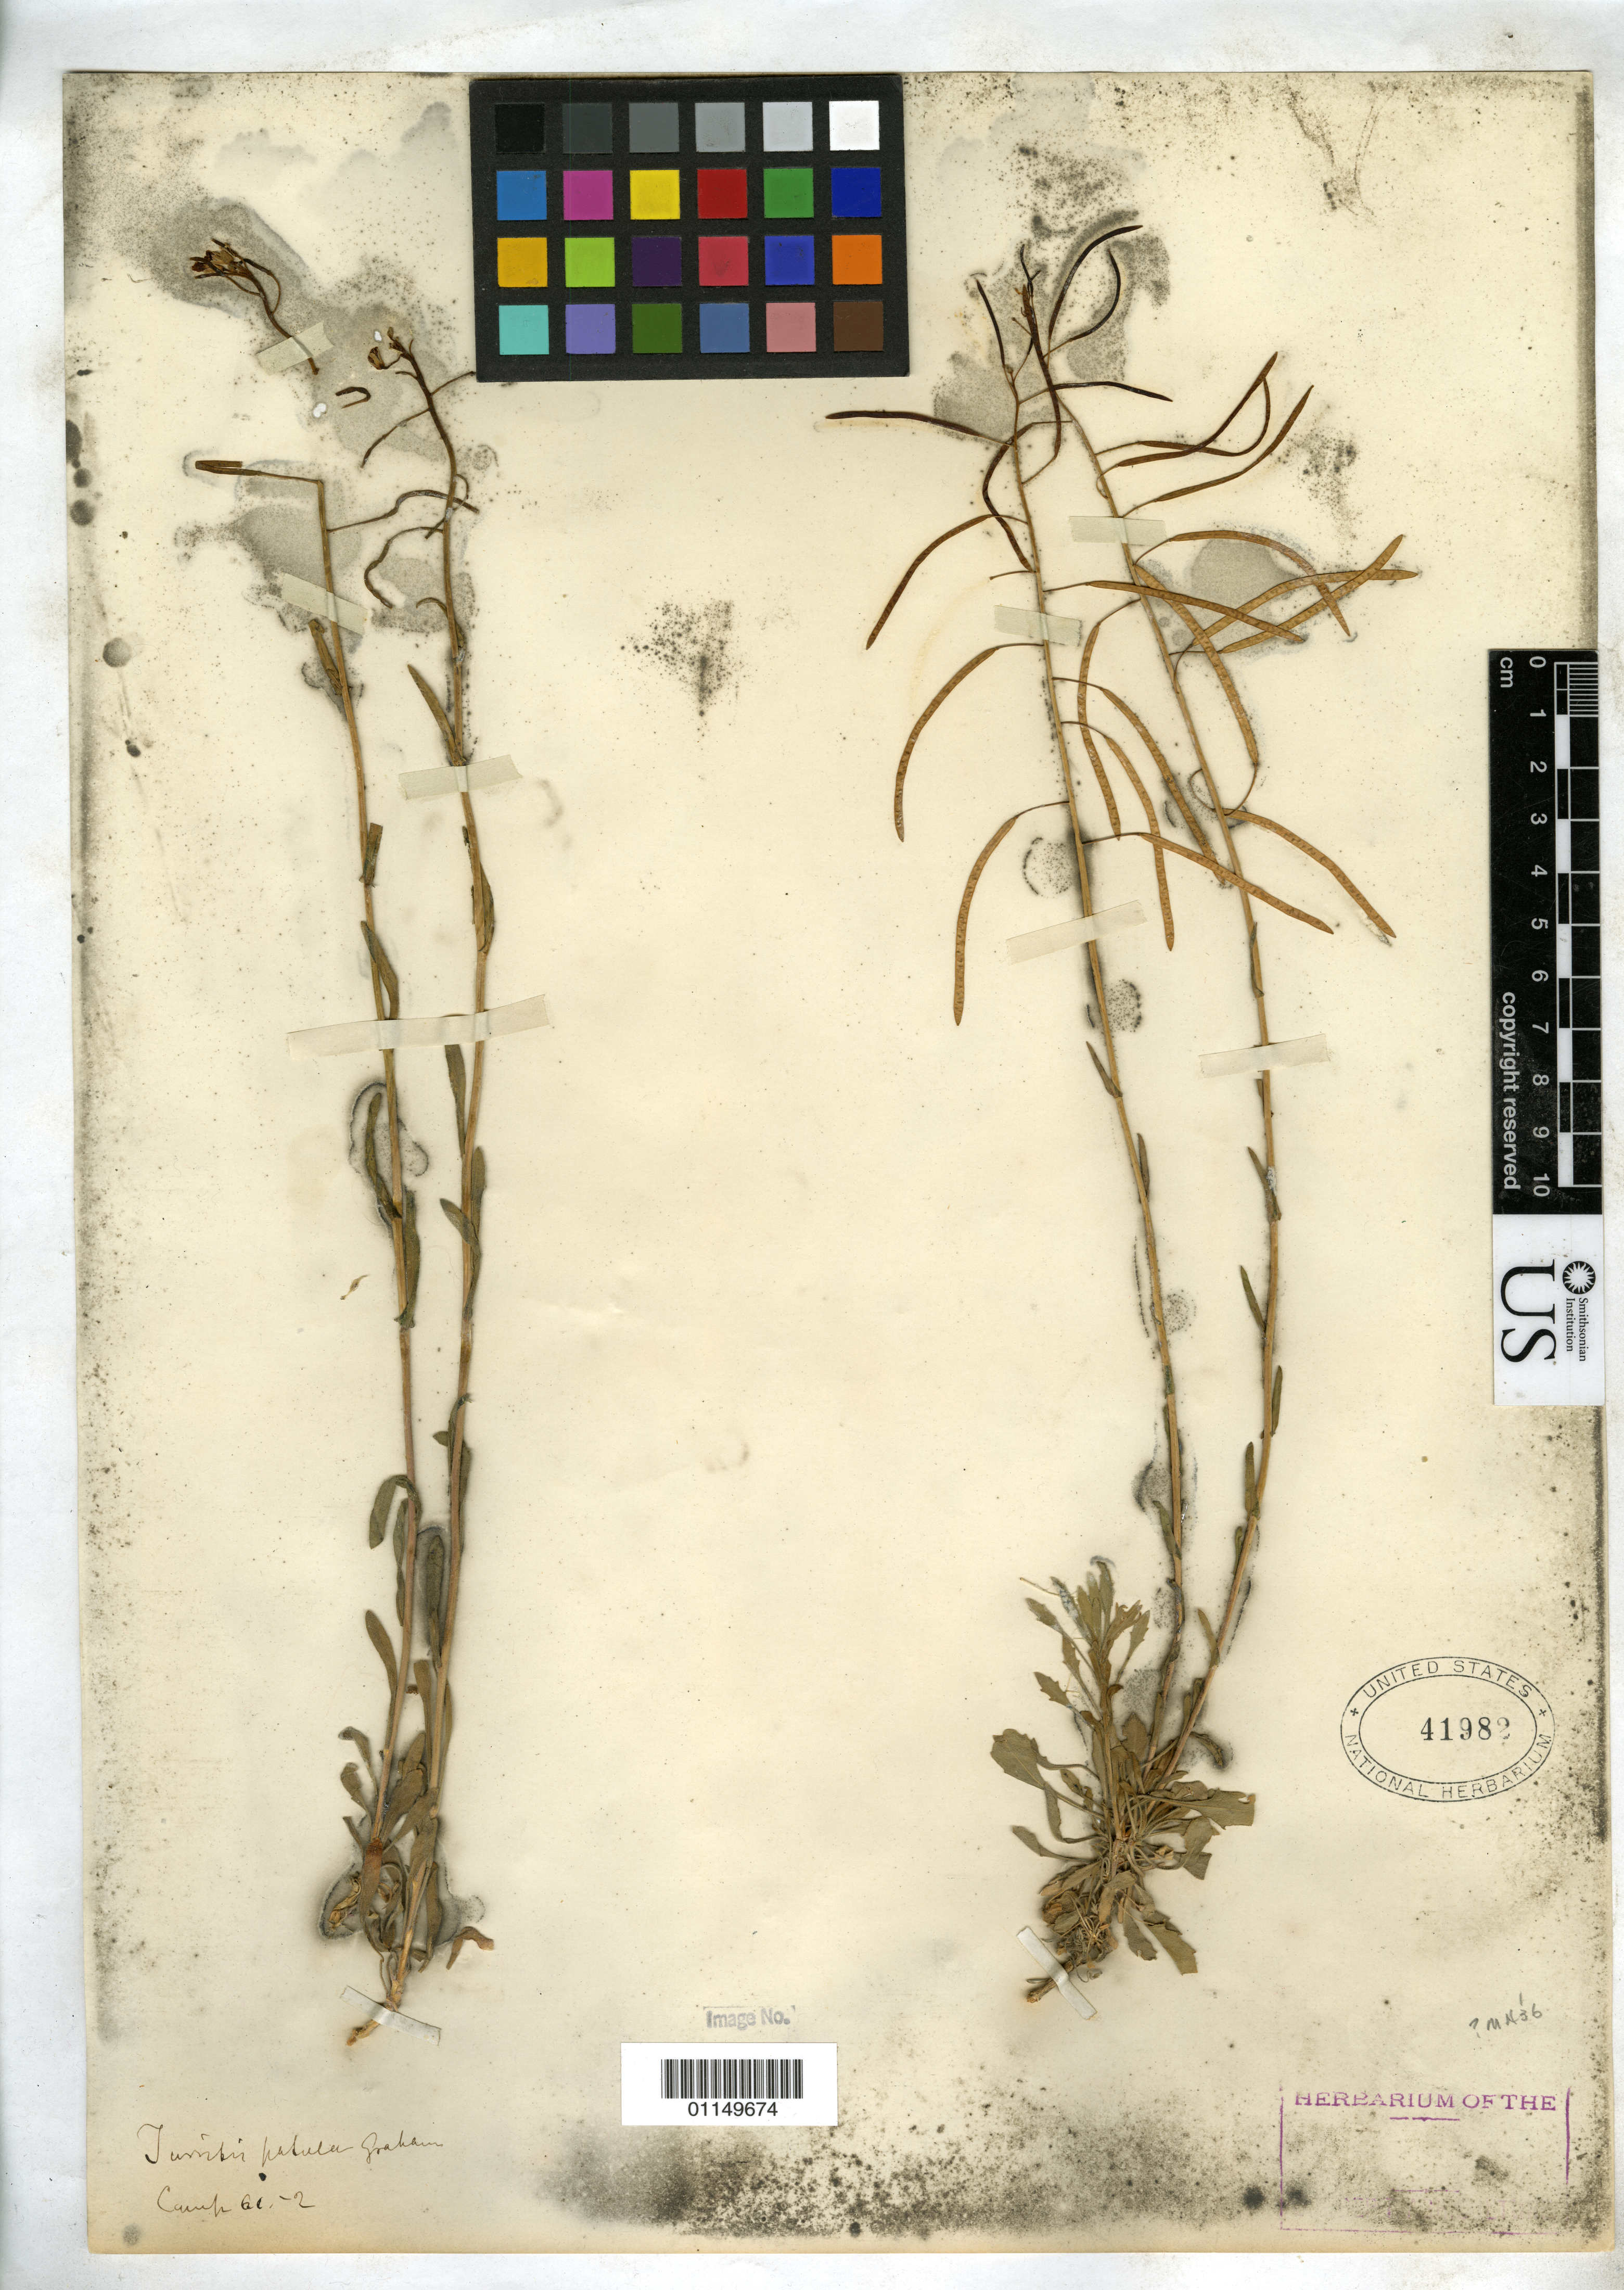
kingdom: Plantae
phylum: Tracheophyta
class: Magnoliopsida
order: Brassicales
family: Brassicaceae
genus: Arabis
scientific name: Arabis perennans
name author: S. Watson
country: United States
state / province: California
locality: Camp 61-2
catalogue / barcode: US 41982